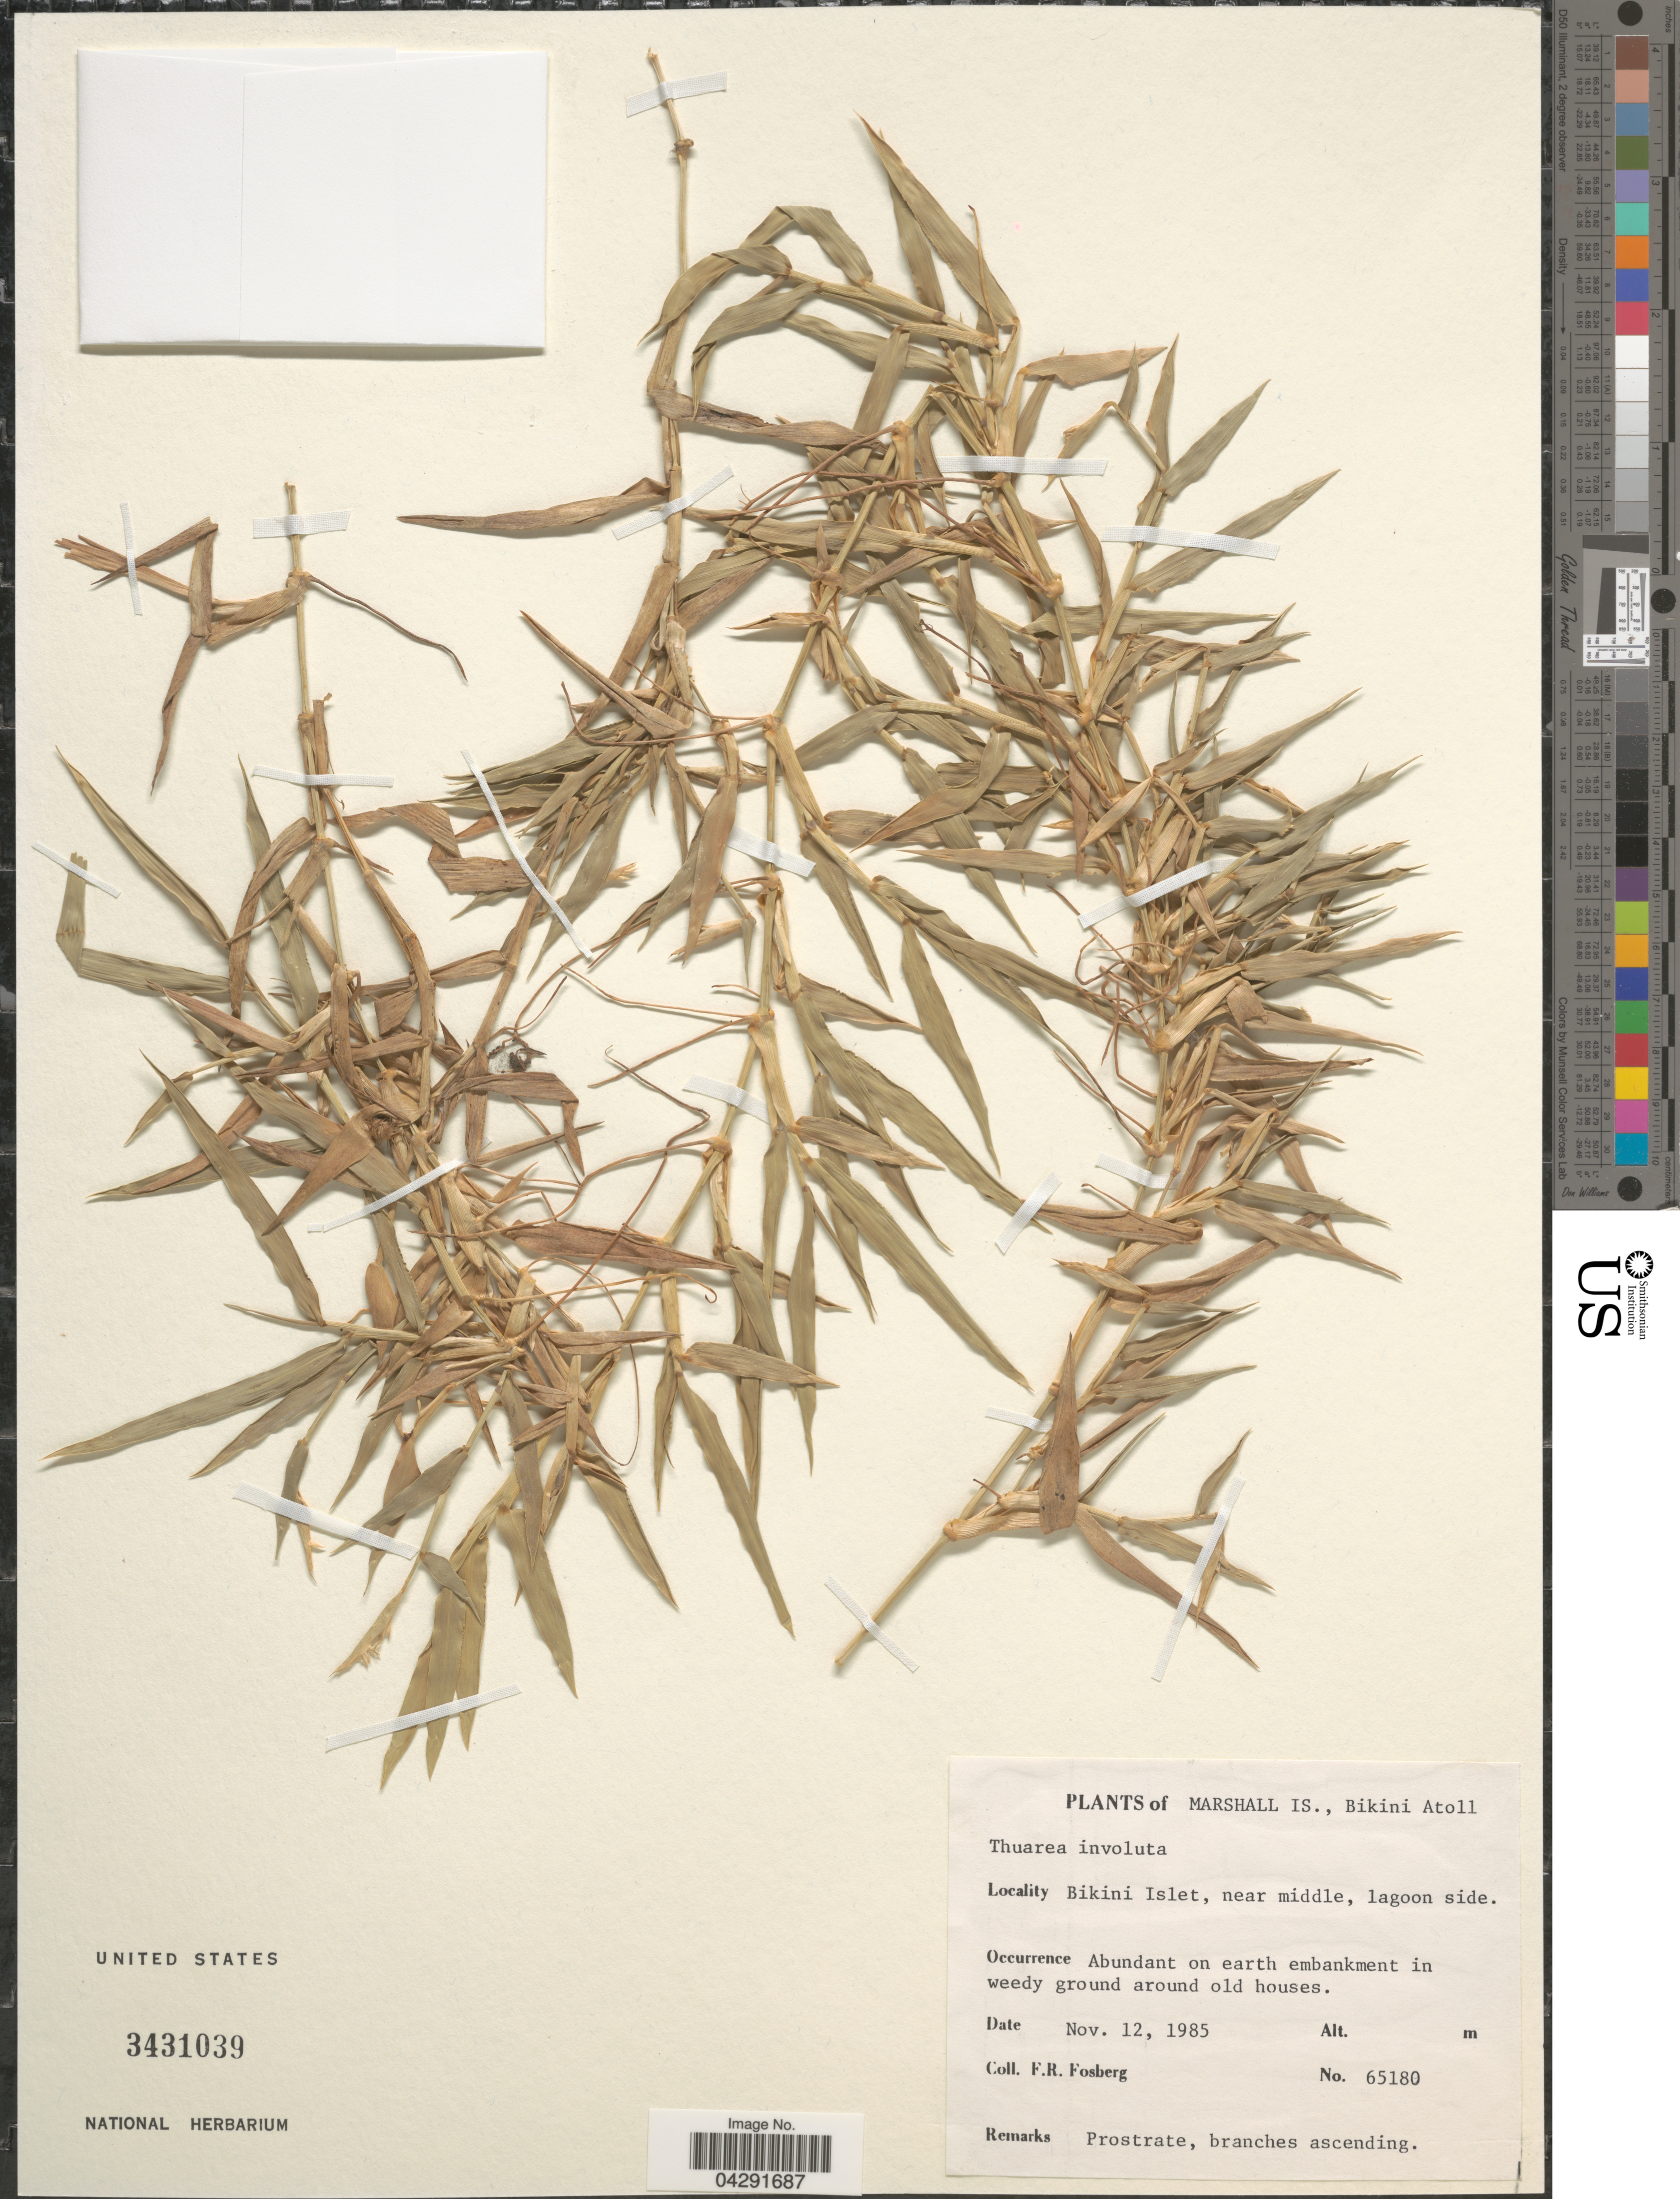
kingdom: Plantae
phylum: Tracheophyta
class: Liliopsida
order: Poales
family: Poaceae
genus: Thuarea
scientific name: Thuarea involuta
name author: (G. Forst.) R. Br. ex Sm.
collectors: F. R. Fosberg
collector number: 65180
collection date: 1985-11-12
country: Marshall Islands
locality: Marshall Is., Bikini Atoll. Bikini Islet, near middle, lagoon side. Abundant on earth embankment in weedy ground around old houses.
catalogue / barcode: US 3431039